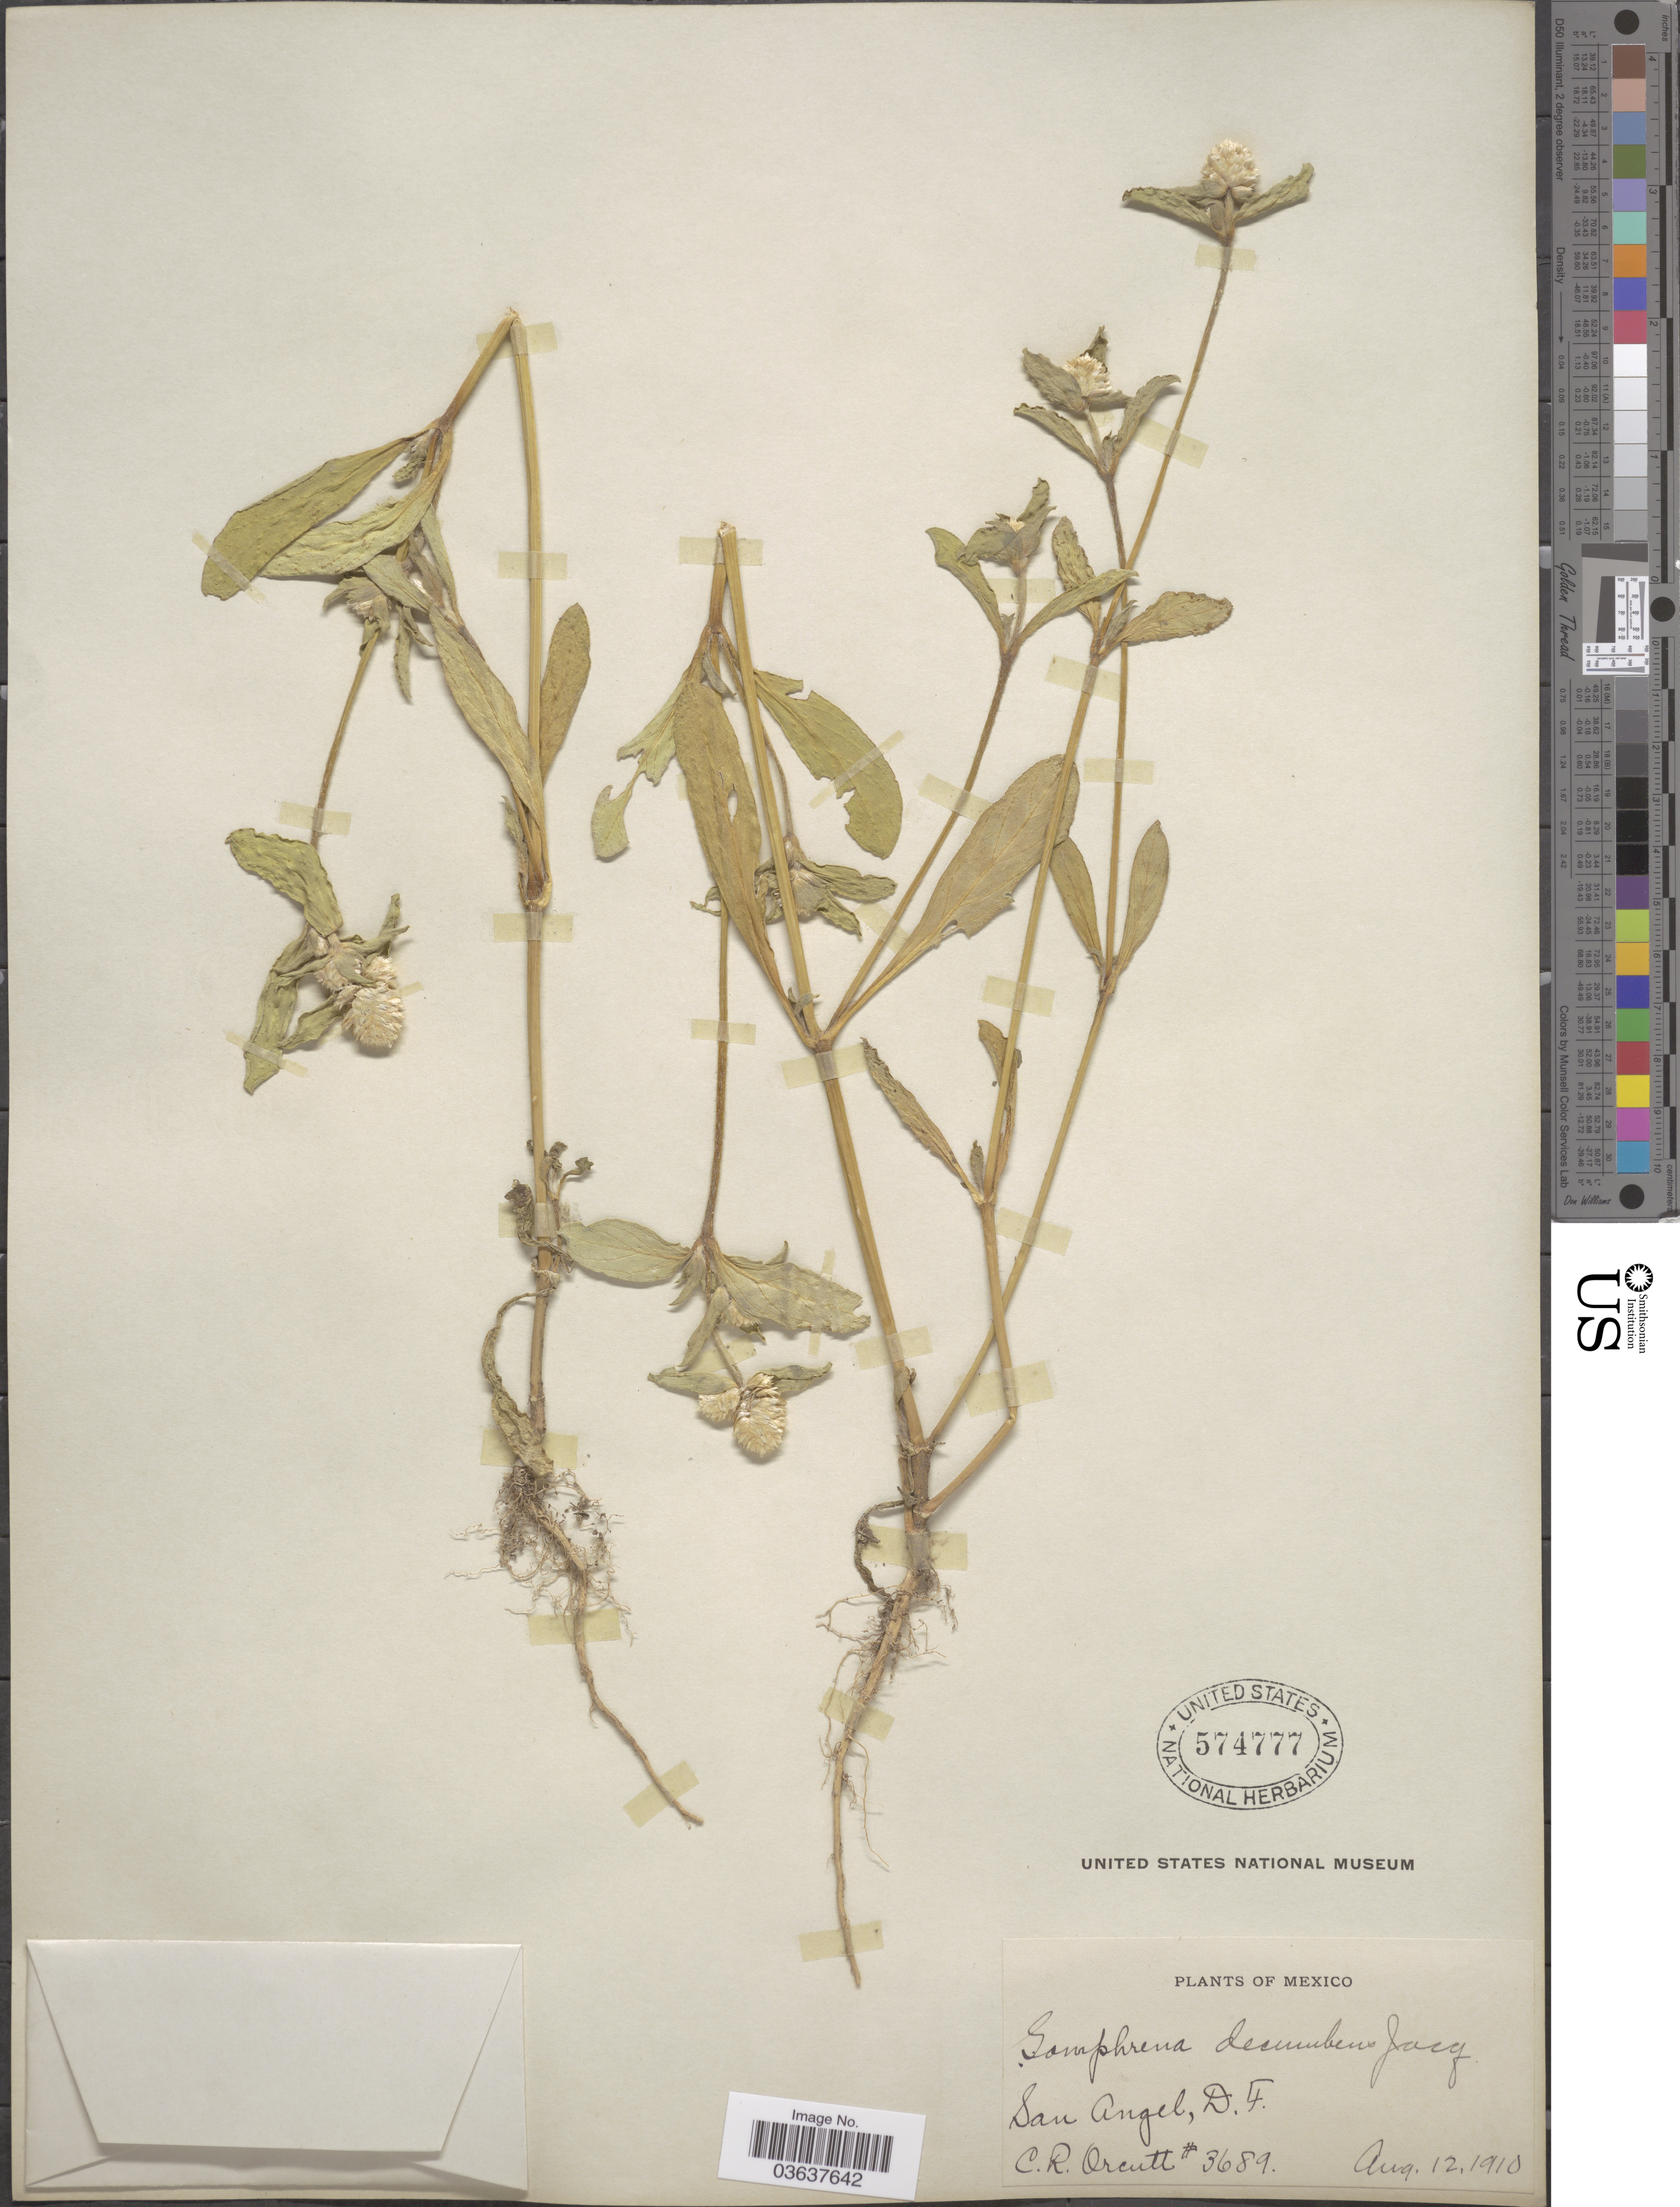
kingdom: Plantae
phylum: Tracheophyta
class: Magnoliopsida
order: Caryophyllales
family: Amaranthaceae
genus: Gomphrena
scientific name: Gomphrena decumbens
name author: Jacq.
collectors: C. R. Orcutt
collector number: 3689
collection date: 1910-08-12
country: Mexico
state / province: Distrito Federal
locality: San Angel.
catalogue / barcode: US 574777